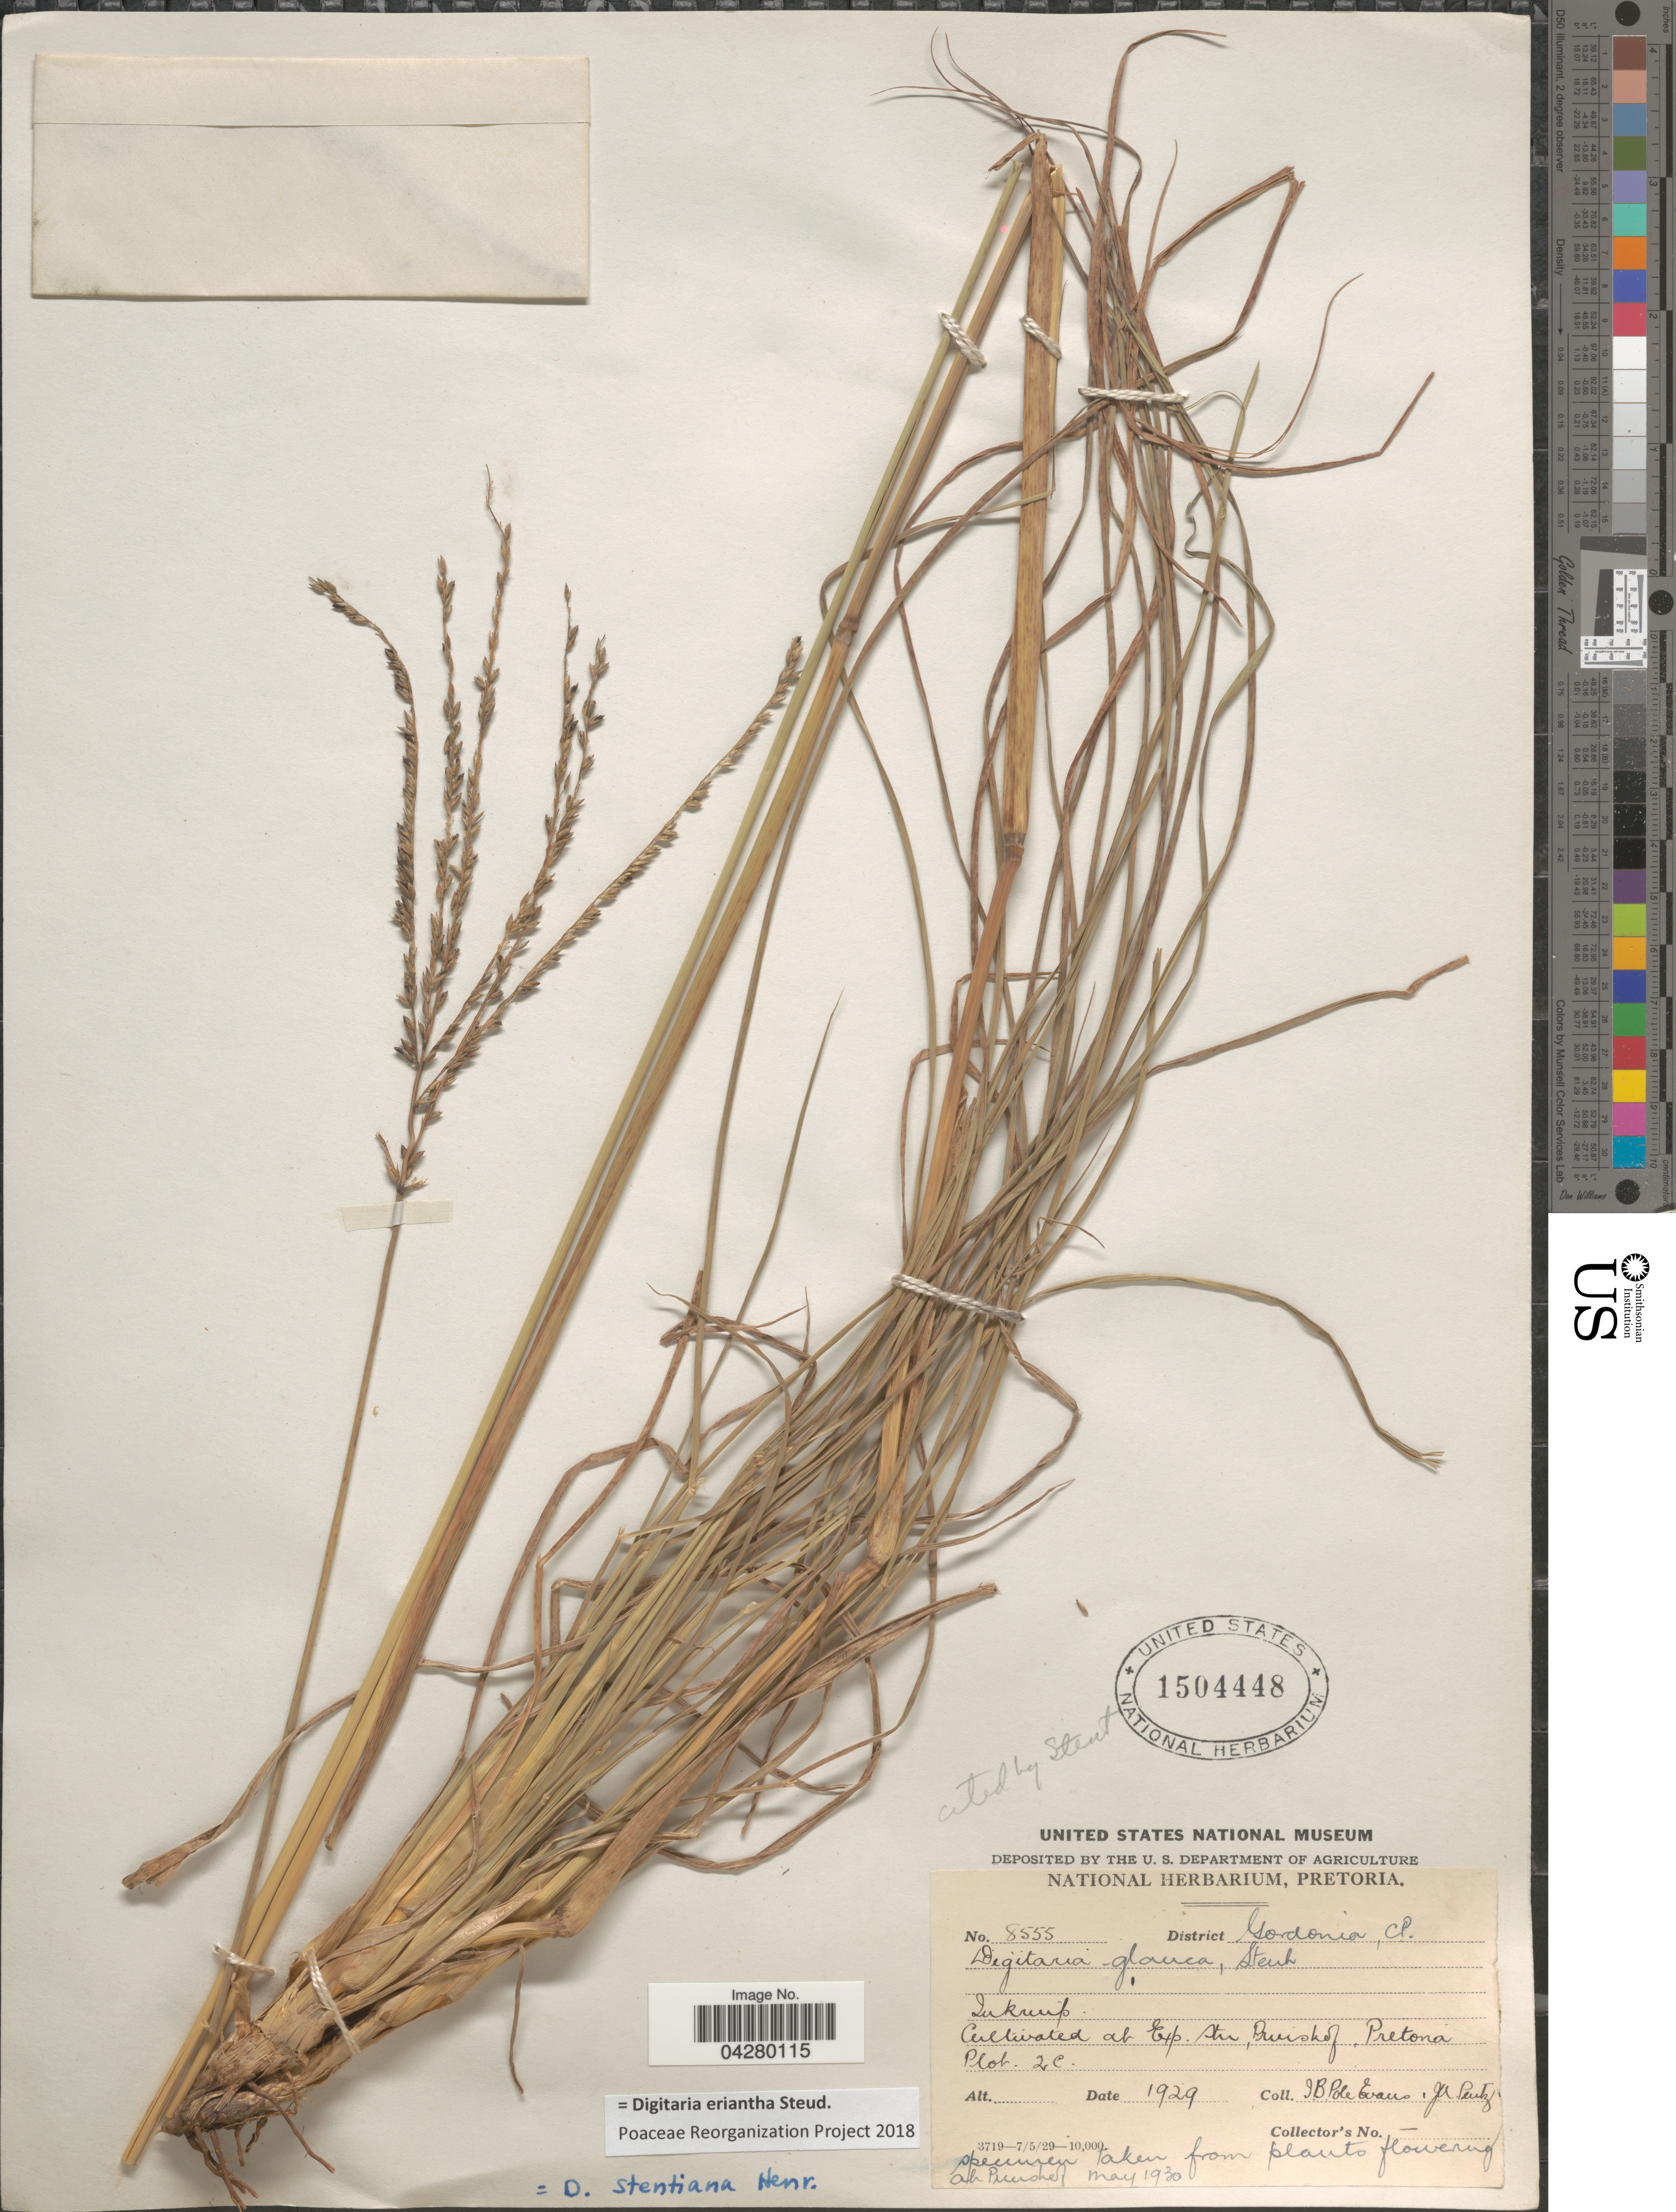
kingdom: Plantae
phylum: Tracheophyta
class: Liliopsida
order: Poales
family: Poaceae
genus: Digitaria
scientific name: Digitaria eriantha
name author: Steud.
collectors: I. B. Pole-Evans & J. Pentz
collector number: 8555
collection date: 1929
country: South Africa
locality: Cultivated at Exp. Stn, Prinshof, Pretoria Plot. 2c.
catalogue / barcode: US 1504448